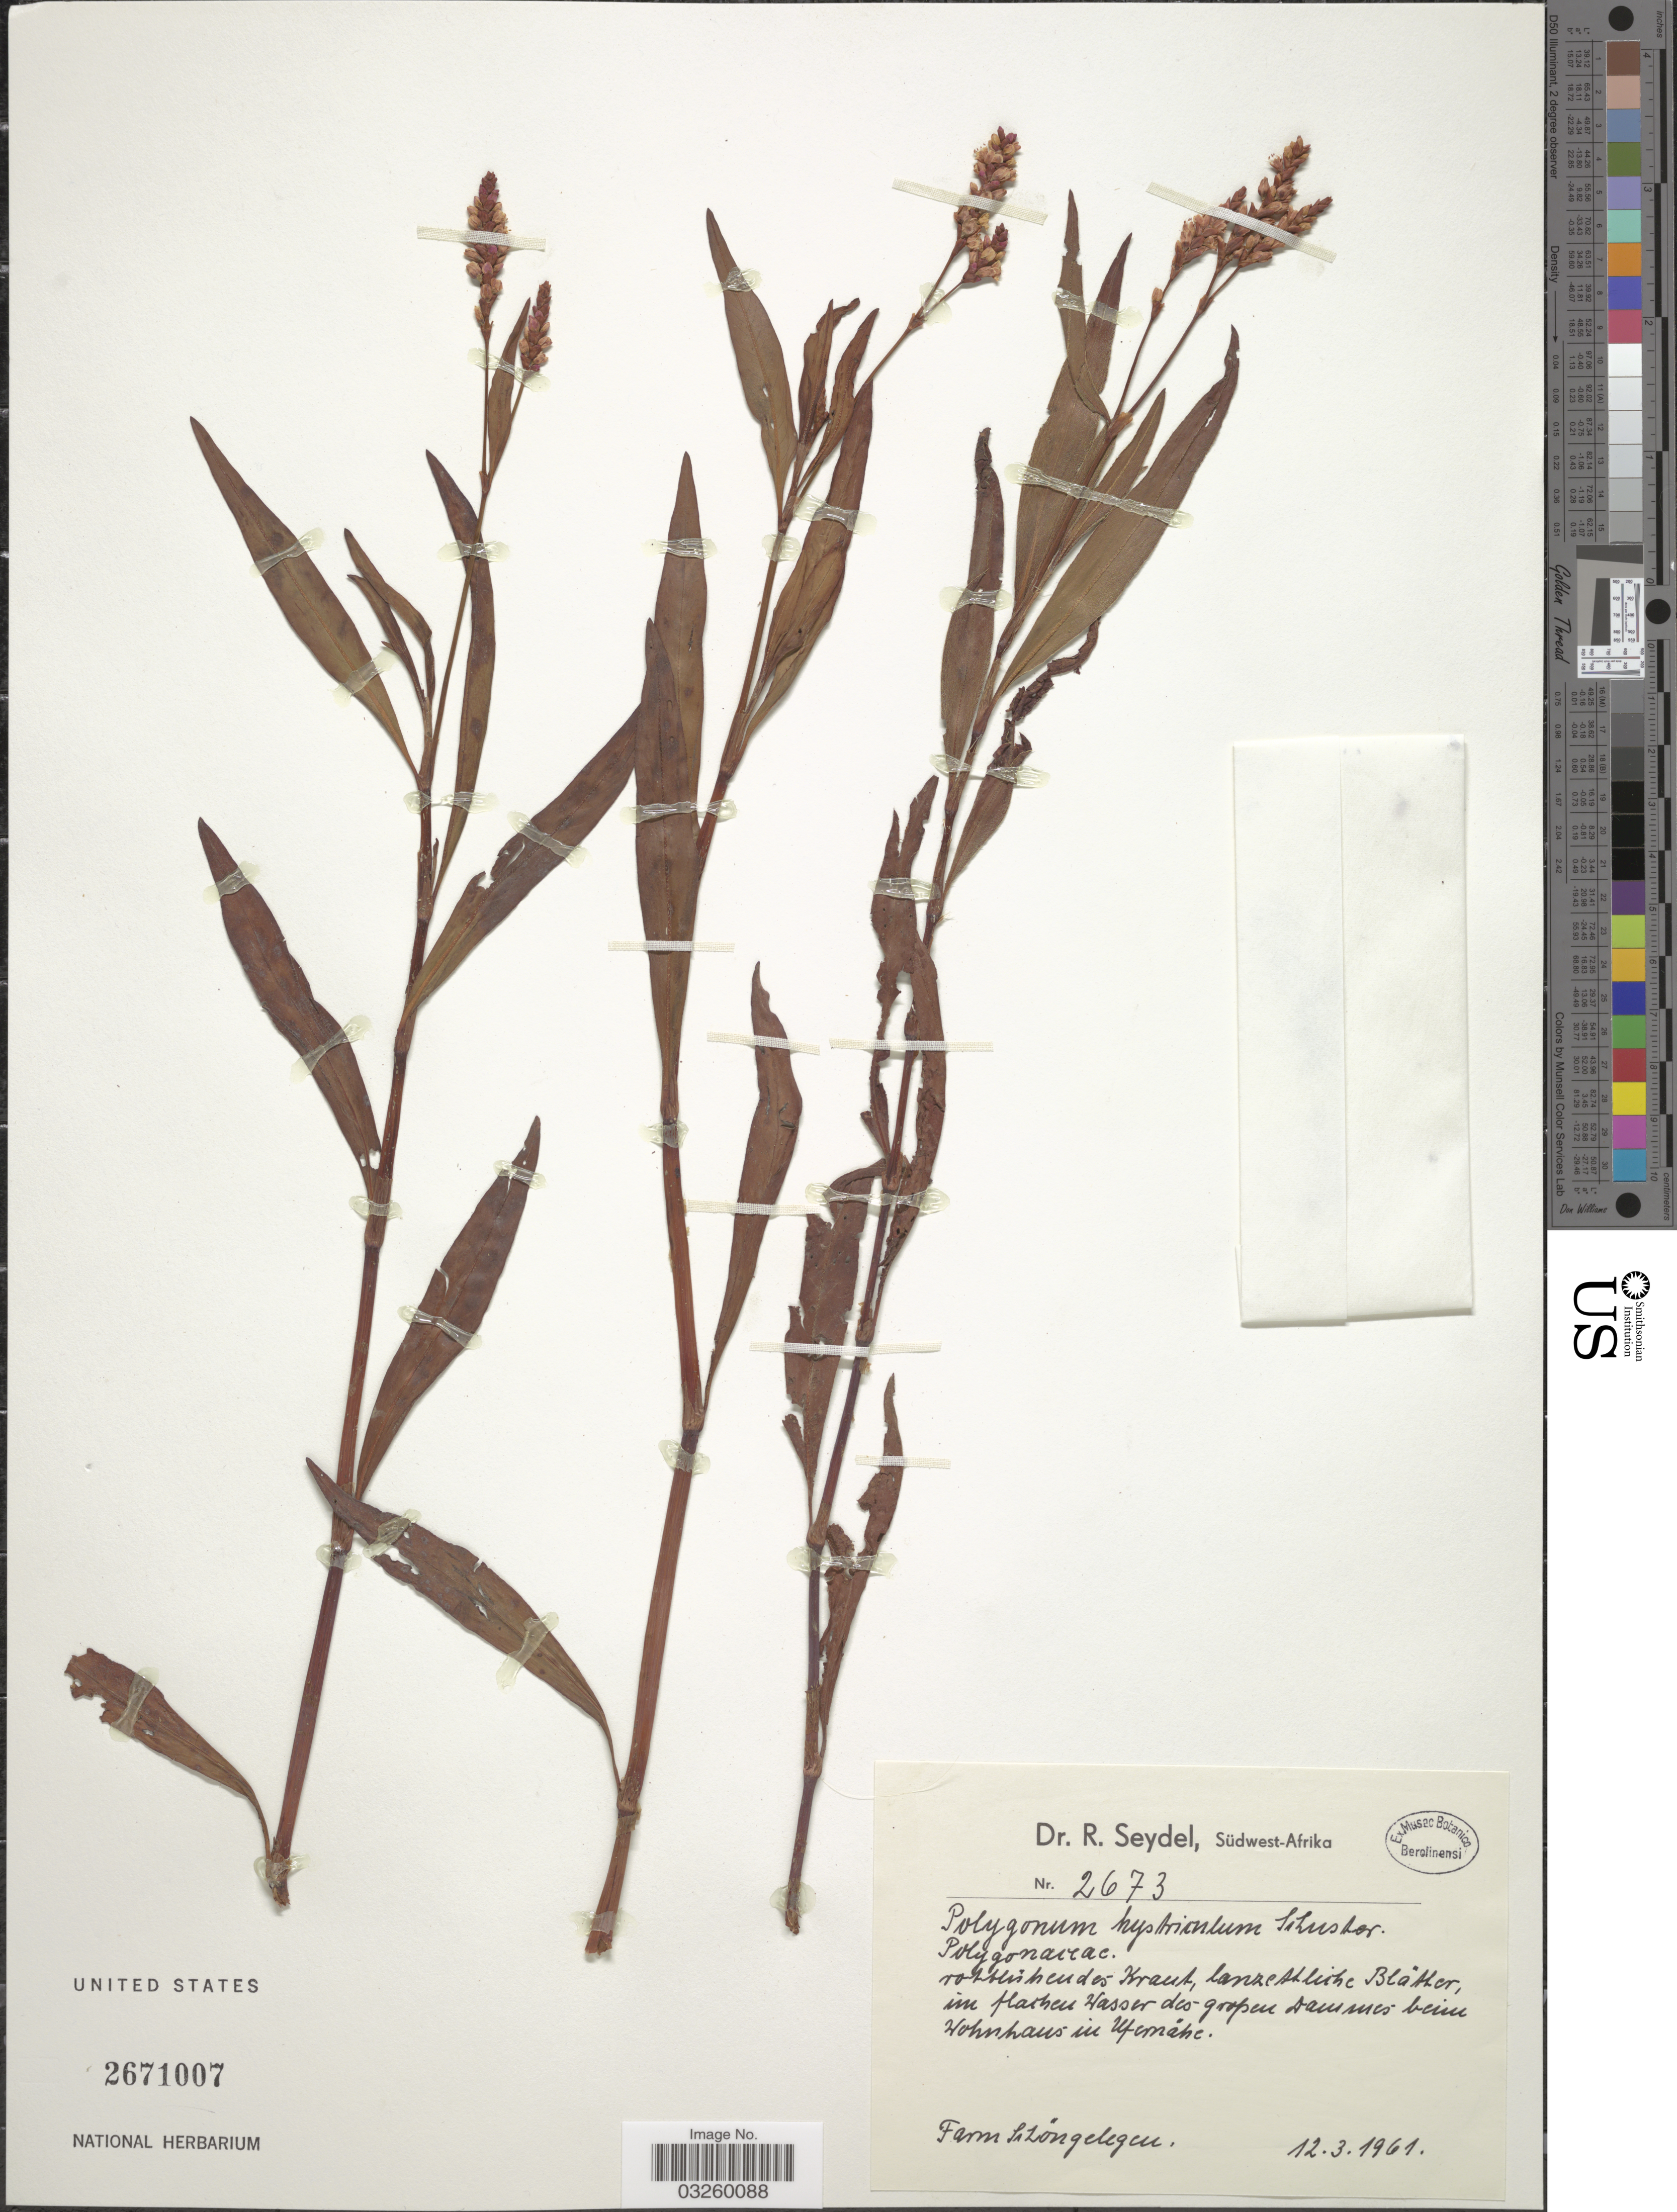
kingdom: Plantae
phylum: Tracheophyta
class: Magnoliopsida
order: Caryophyllales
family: Polygonaceae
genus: Polygonum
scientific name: Polygonum hystriculum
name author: J. Schust.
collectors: R. Seydel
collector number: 2673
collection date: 1961-03-13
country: Namibia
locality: Südwest-Afrika. Farm Schongelegen.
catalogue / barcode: US 2671007